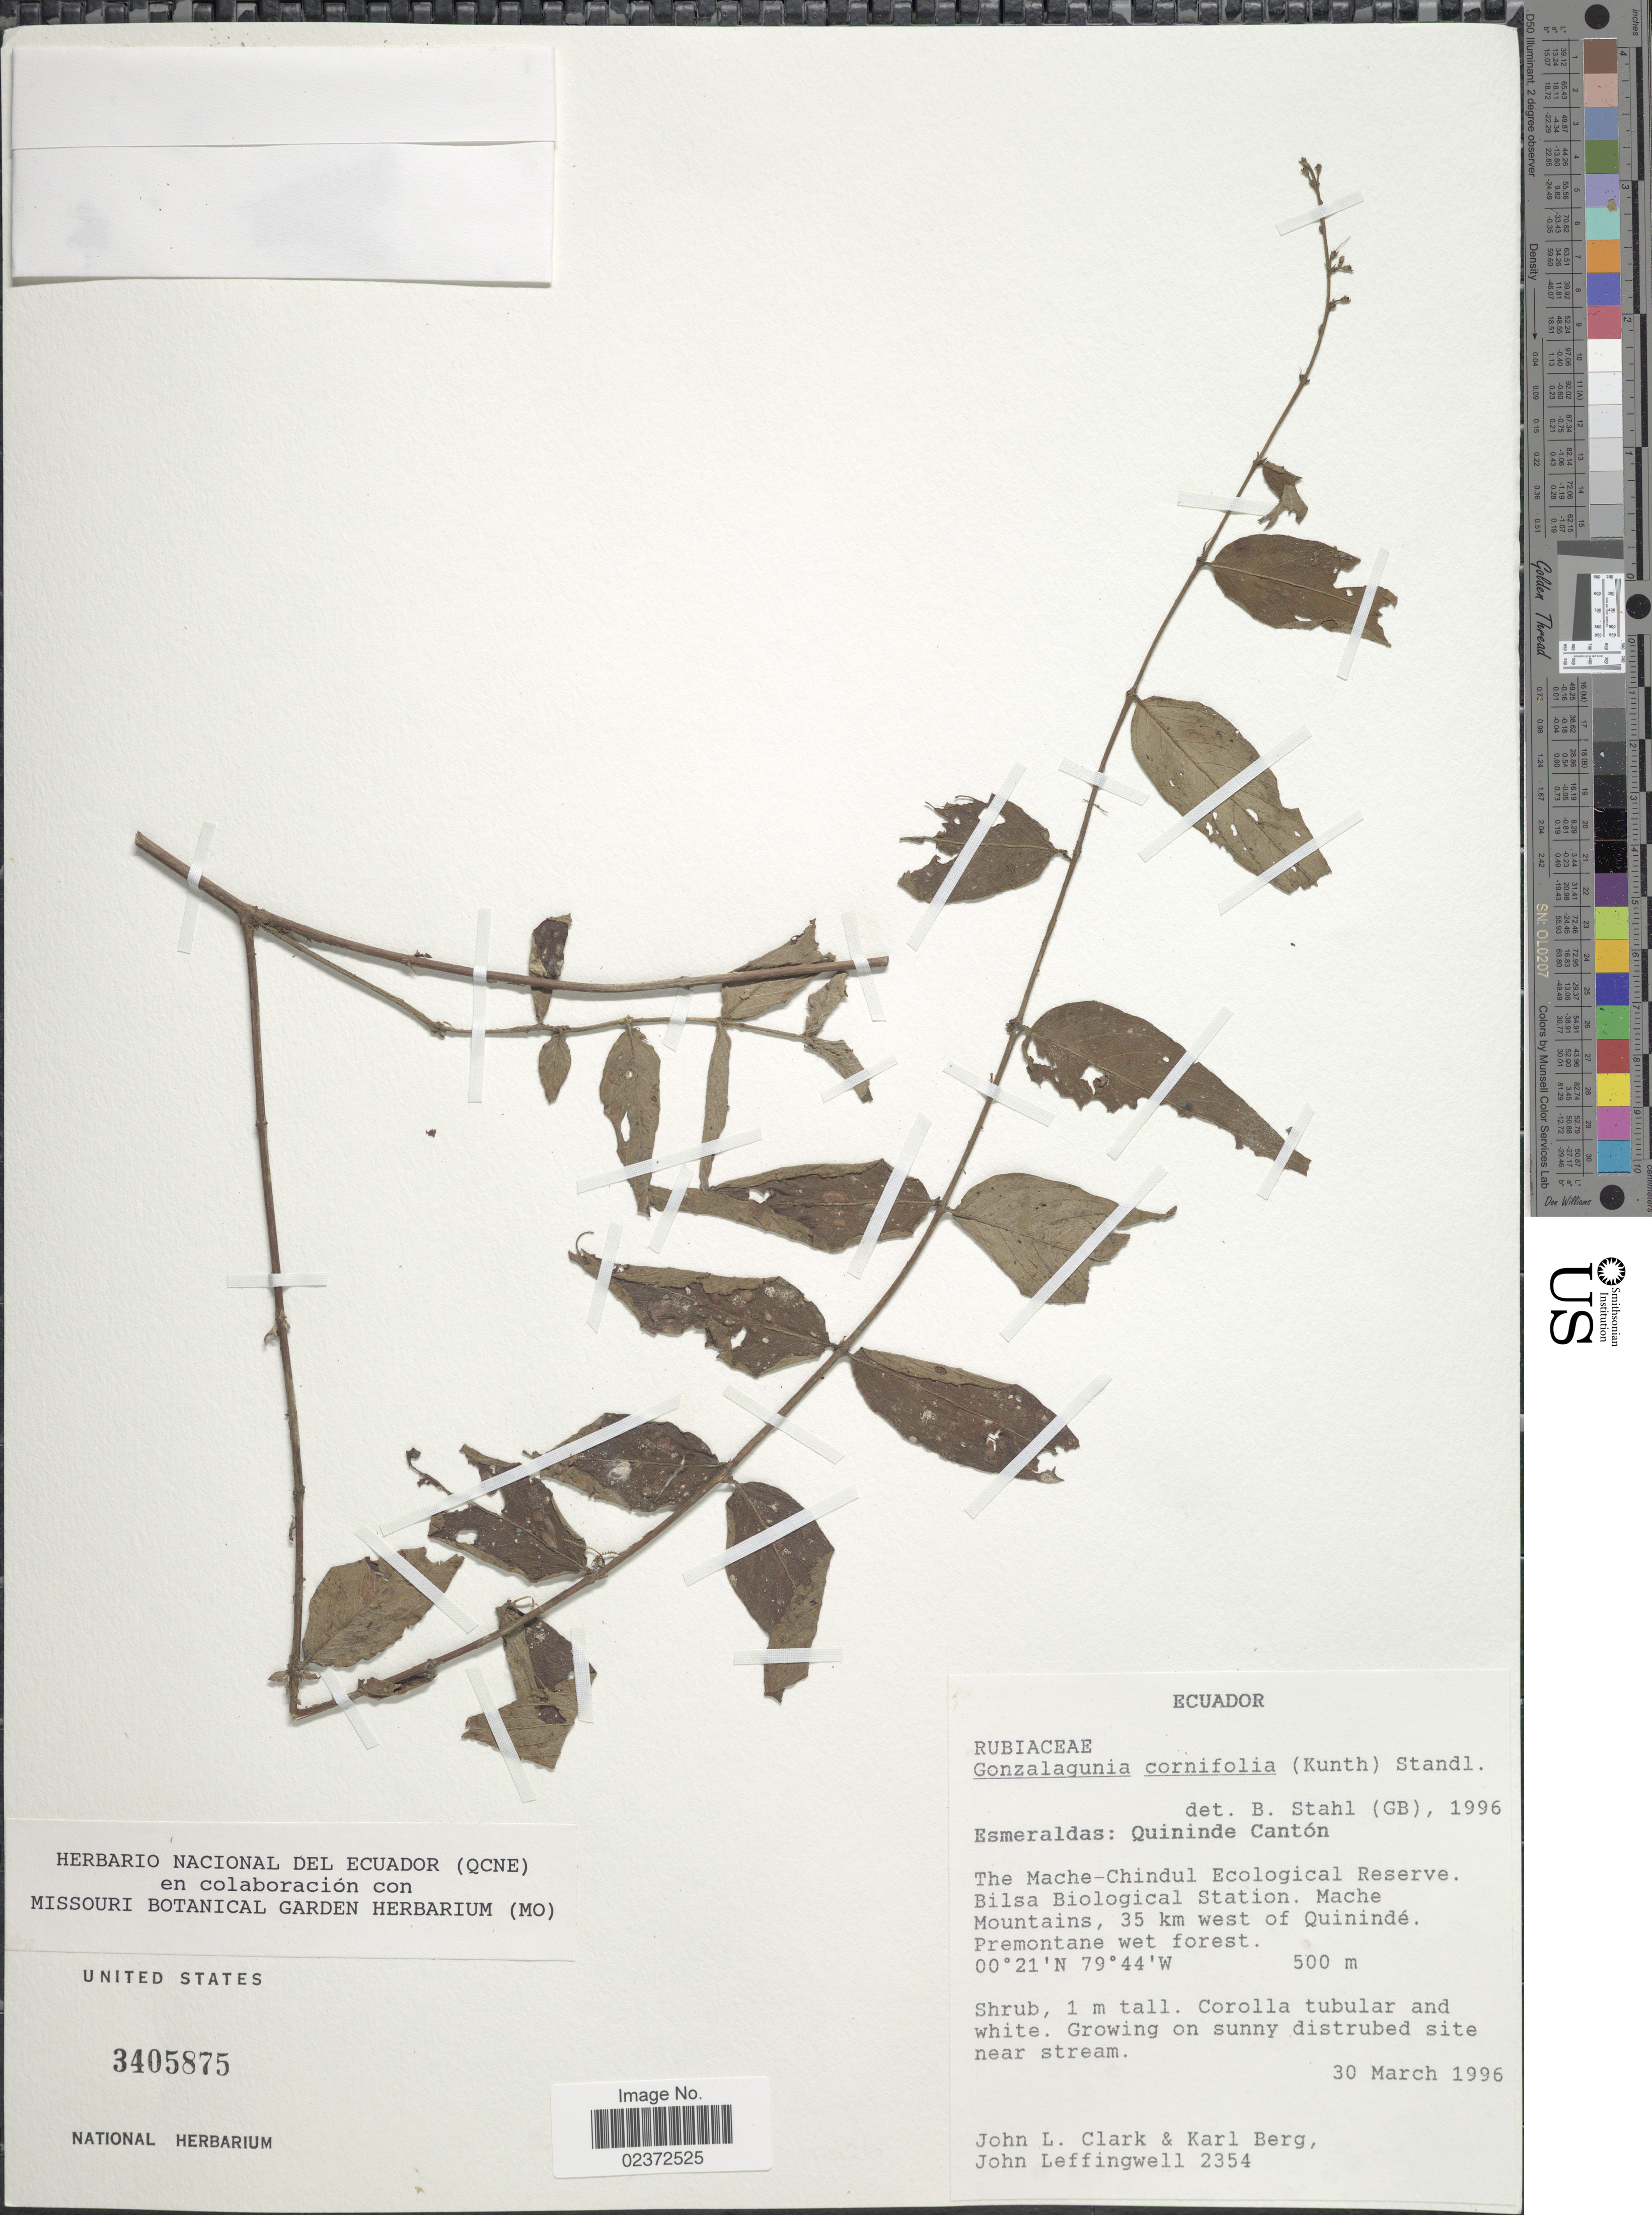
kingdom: Plantae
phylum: Tracheophyta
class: Magnoliopsida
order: Gentianales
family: Rubiaceae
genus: Gonzalagunia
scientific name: Gonzalagunia cornifolia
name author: (Kunth) Standl.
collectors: J. L. Clark, K. Berg & J. Leffingwell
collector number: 2354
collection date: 1996-03-30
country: Ecuador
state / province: Esmeraldas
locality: Quininde Cantón, The Mache-Chindul Ecological Reserve. Bilsa Biological Station. Mache Mountains, 35 km west of Quinindé Premontane wet forest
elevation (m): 500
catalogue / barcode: US 3405875